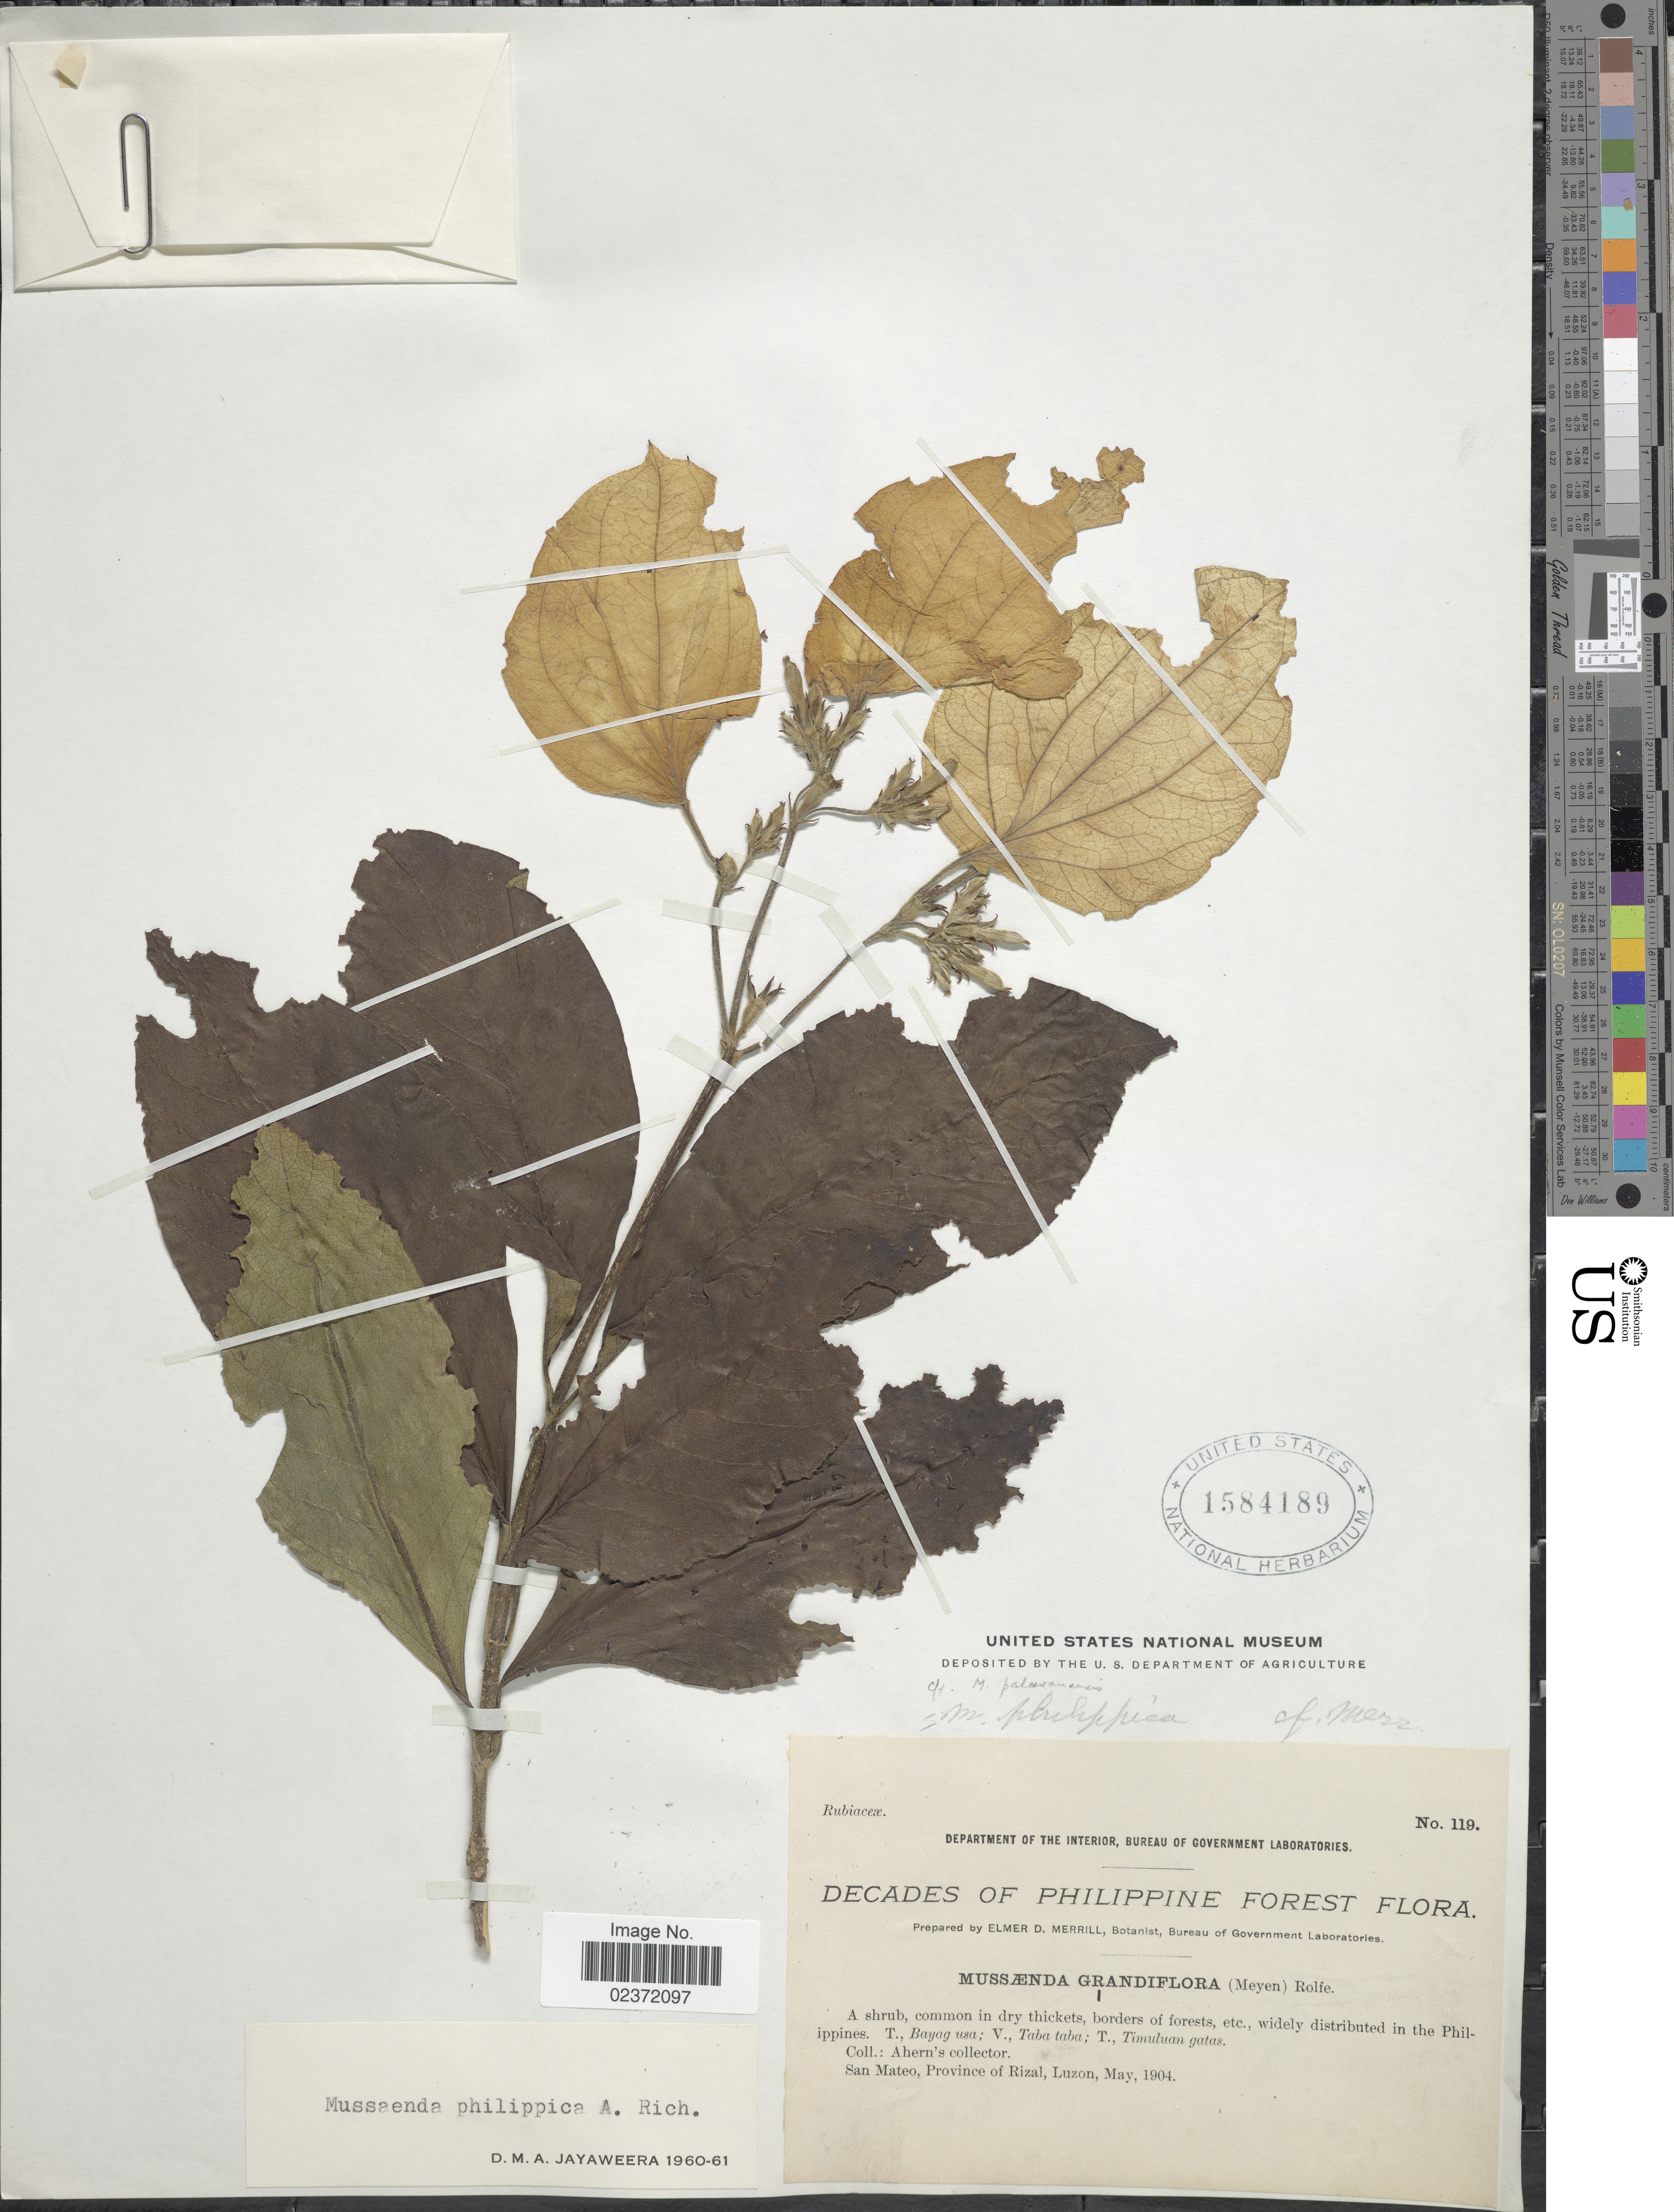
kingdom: Plantae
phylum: Tracheophyta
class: Magnoliopsida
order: Gentianales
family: Rubiaceae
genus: Mussaenda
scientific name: Mussaenda philippica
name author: A. Rich.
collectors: -. Ahern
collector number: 119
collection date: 1904-05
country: Philippines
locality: San Mateo, Province of Rizal, Luzon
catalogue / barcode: US 1584189